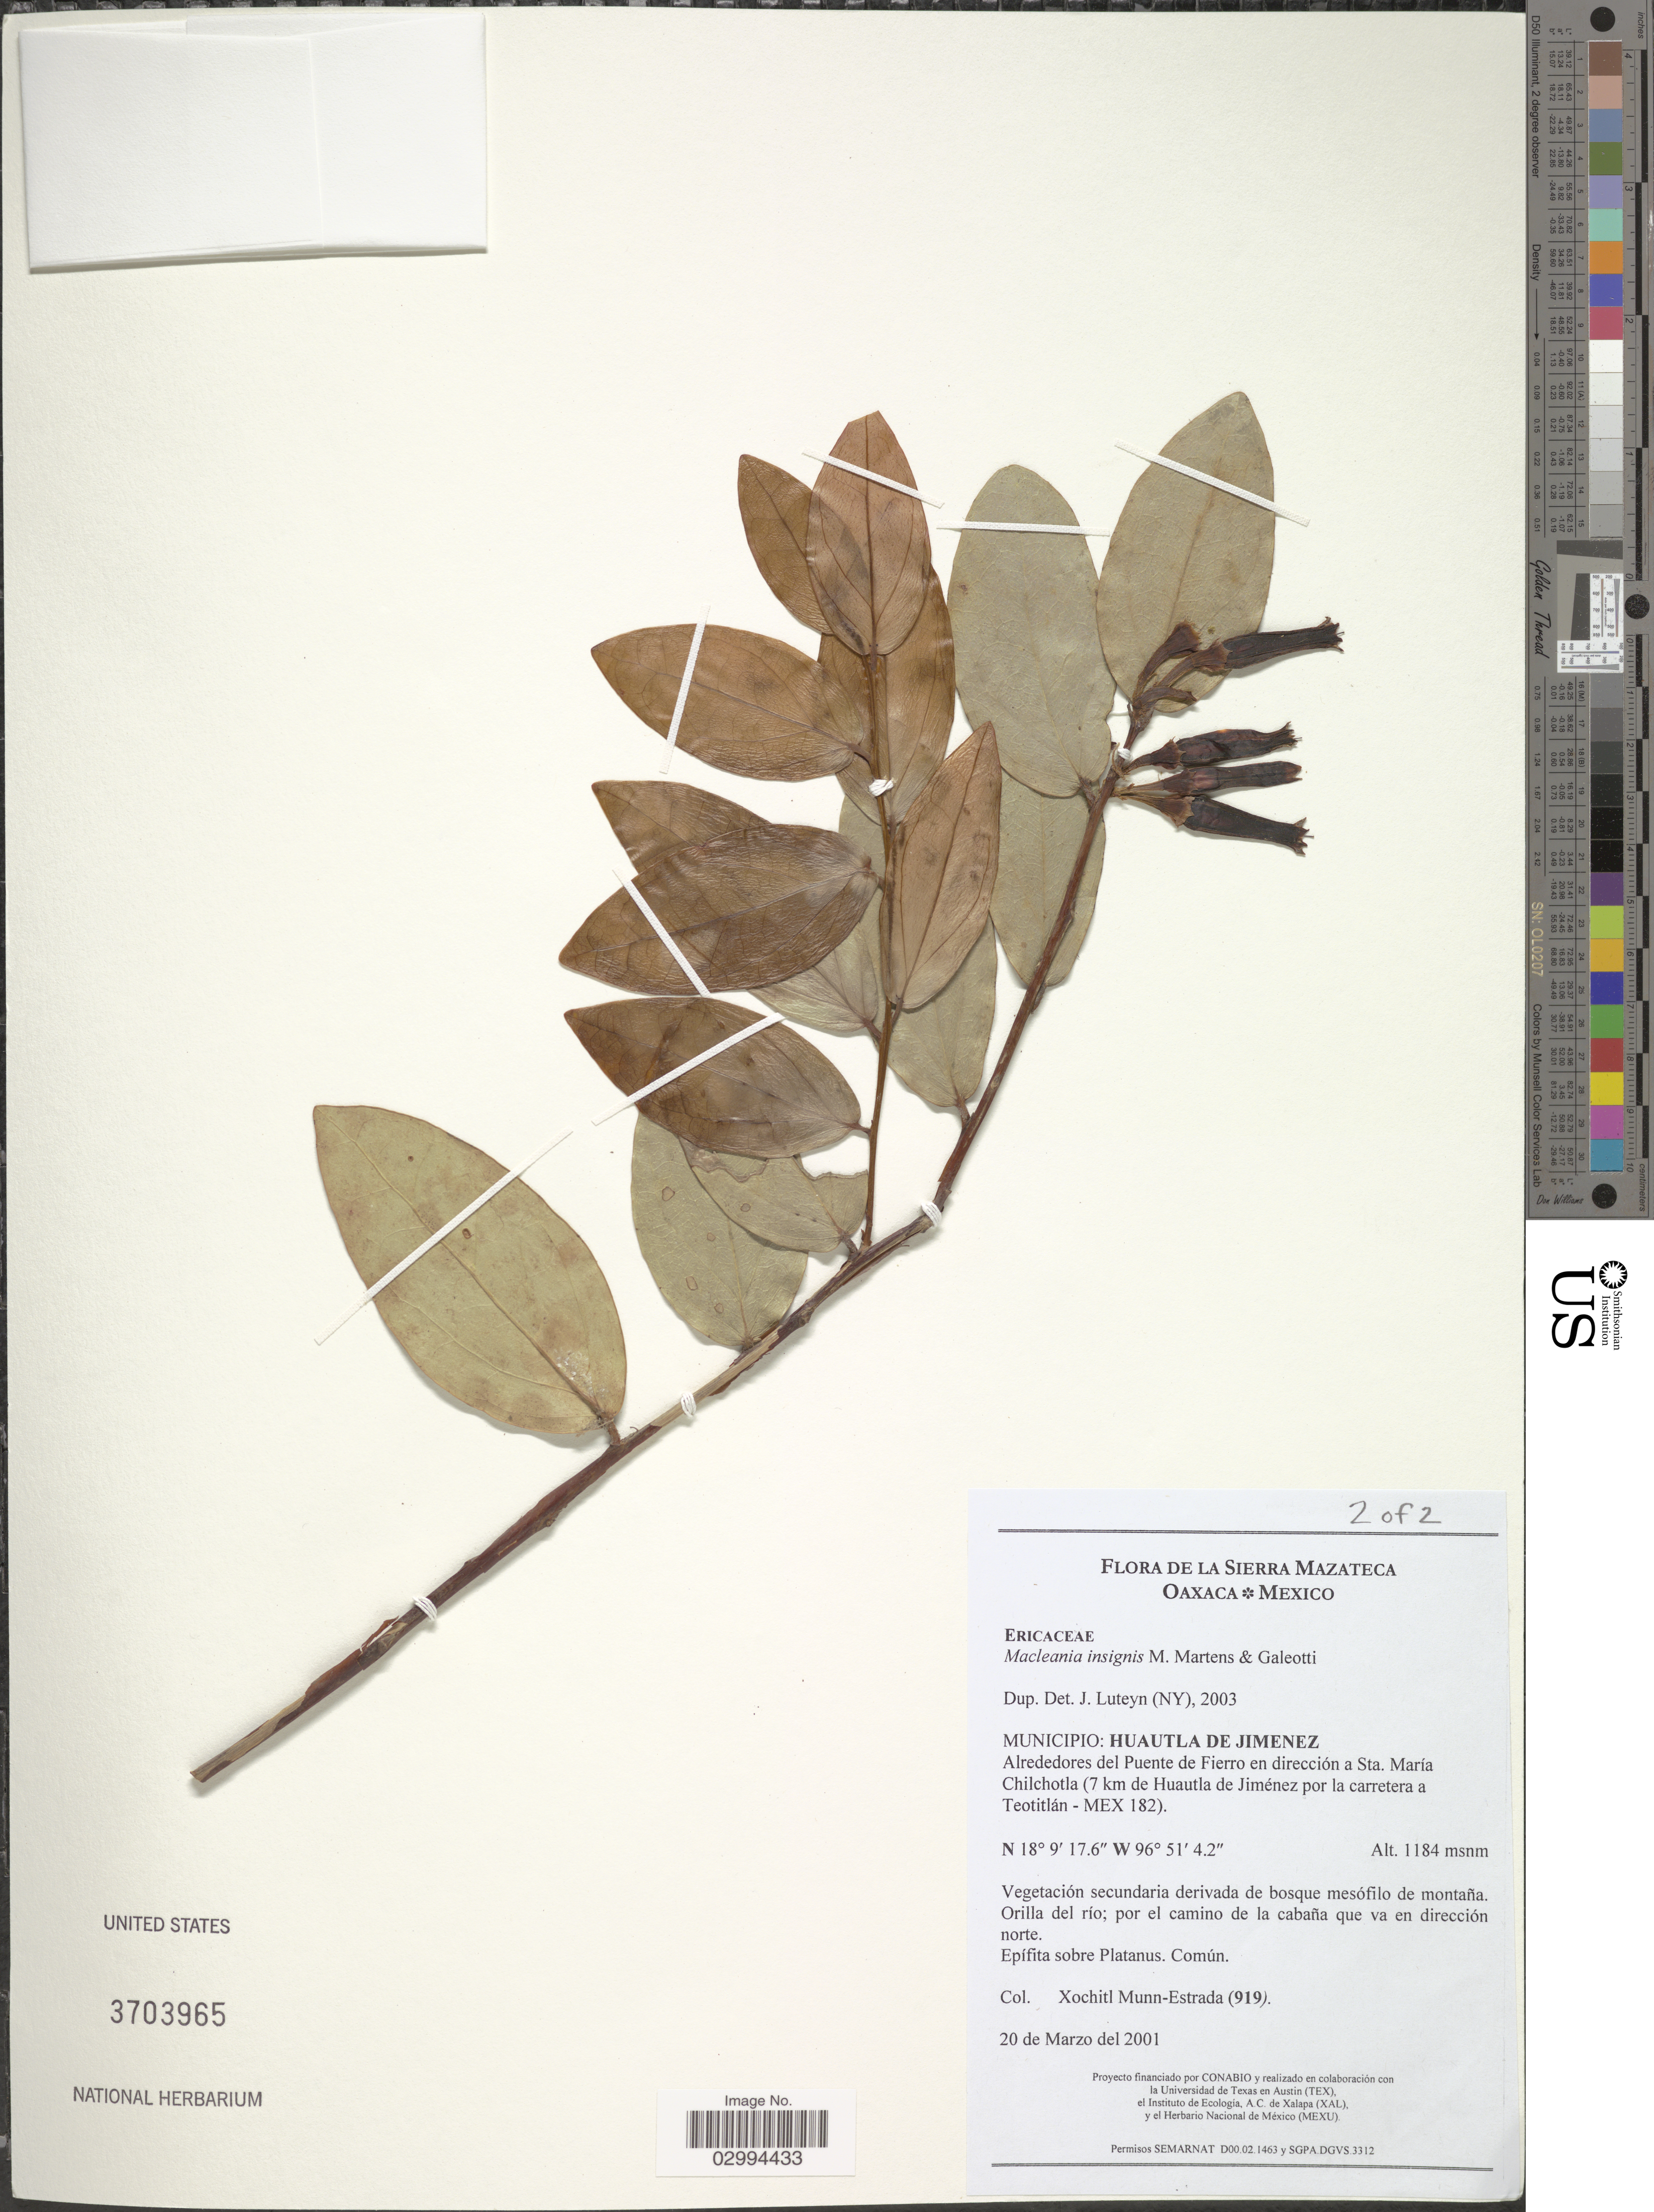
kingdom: Plantae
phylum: Tracheophyta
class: Magnoliopsida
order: Ericales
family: Ericaceae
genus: Macleania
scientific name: Macleania insignis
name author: M. Martens & Galeotti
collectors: X. Munn-Estrada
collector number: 919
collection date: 2001-03-20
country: Mexico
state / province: Oaxaca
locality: Sierra Mazateca. Municipio: Huautla de Jimenez. Alrededores del Puente de Fierro en dirección a Sta. María Chilchotla (7 km de Huautla de Jiménez por la carretera a Teotitlán - MEX 182).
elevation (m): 1184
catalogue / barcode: US 3703965